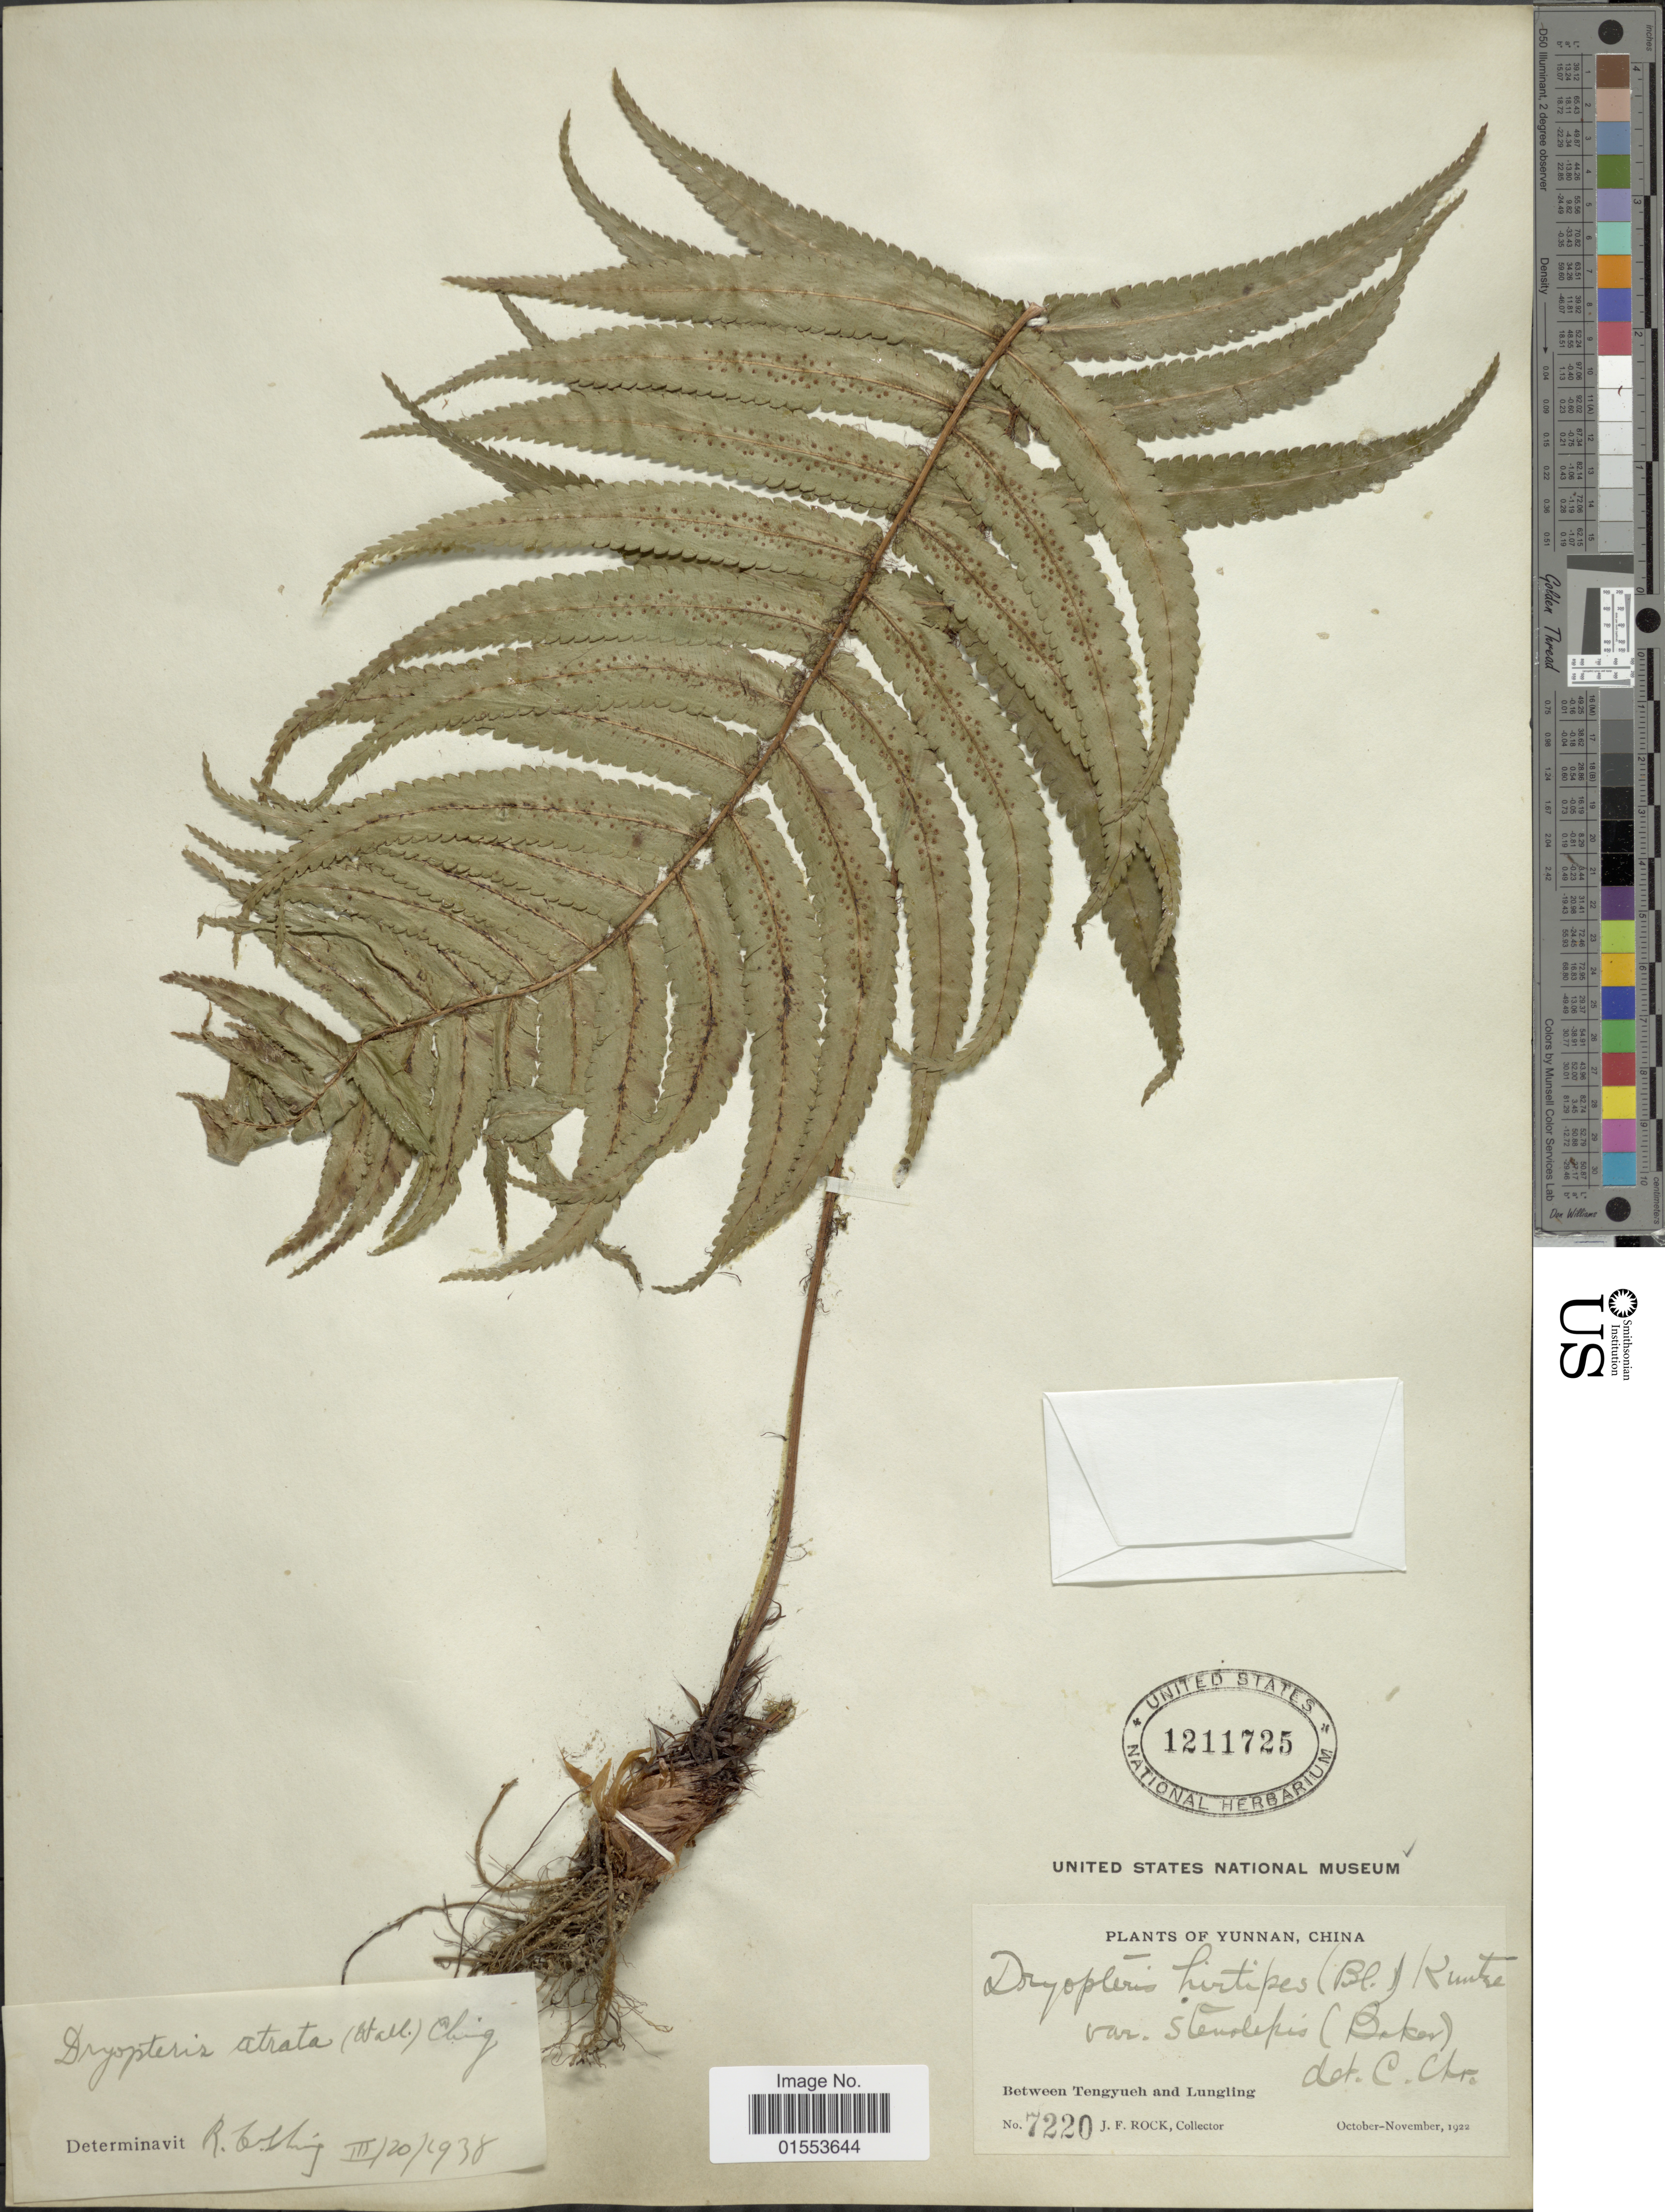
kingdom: Plantae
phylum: Tracheophyta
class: Polypodiopsida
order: Polypodiales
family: Dryopteridaceae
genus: Dryopteris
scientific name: Dryopteris atrata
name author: (Wall. ex Kunze) Ching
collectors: J. Rock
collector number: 7220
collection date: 1922-10/1922-11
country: China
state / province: Yunnan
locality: Yunnan, China, Between Tengyueh and Lungling.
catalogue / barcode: US 1211725